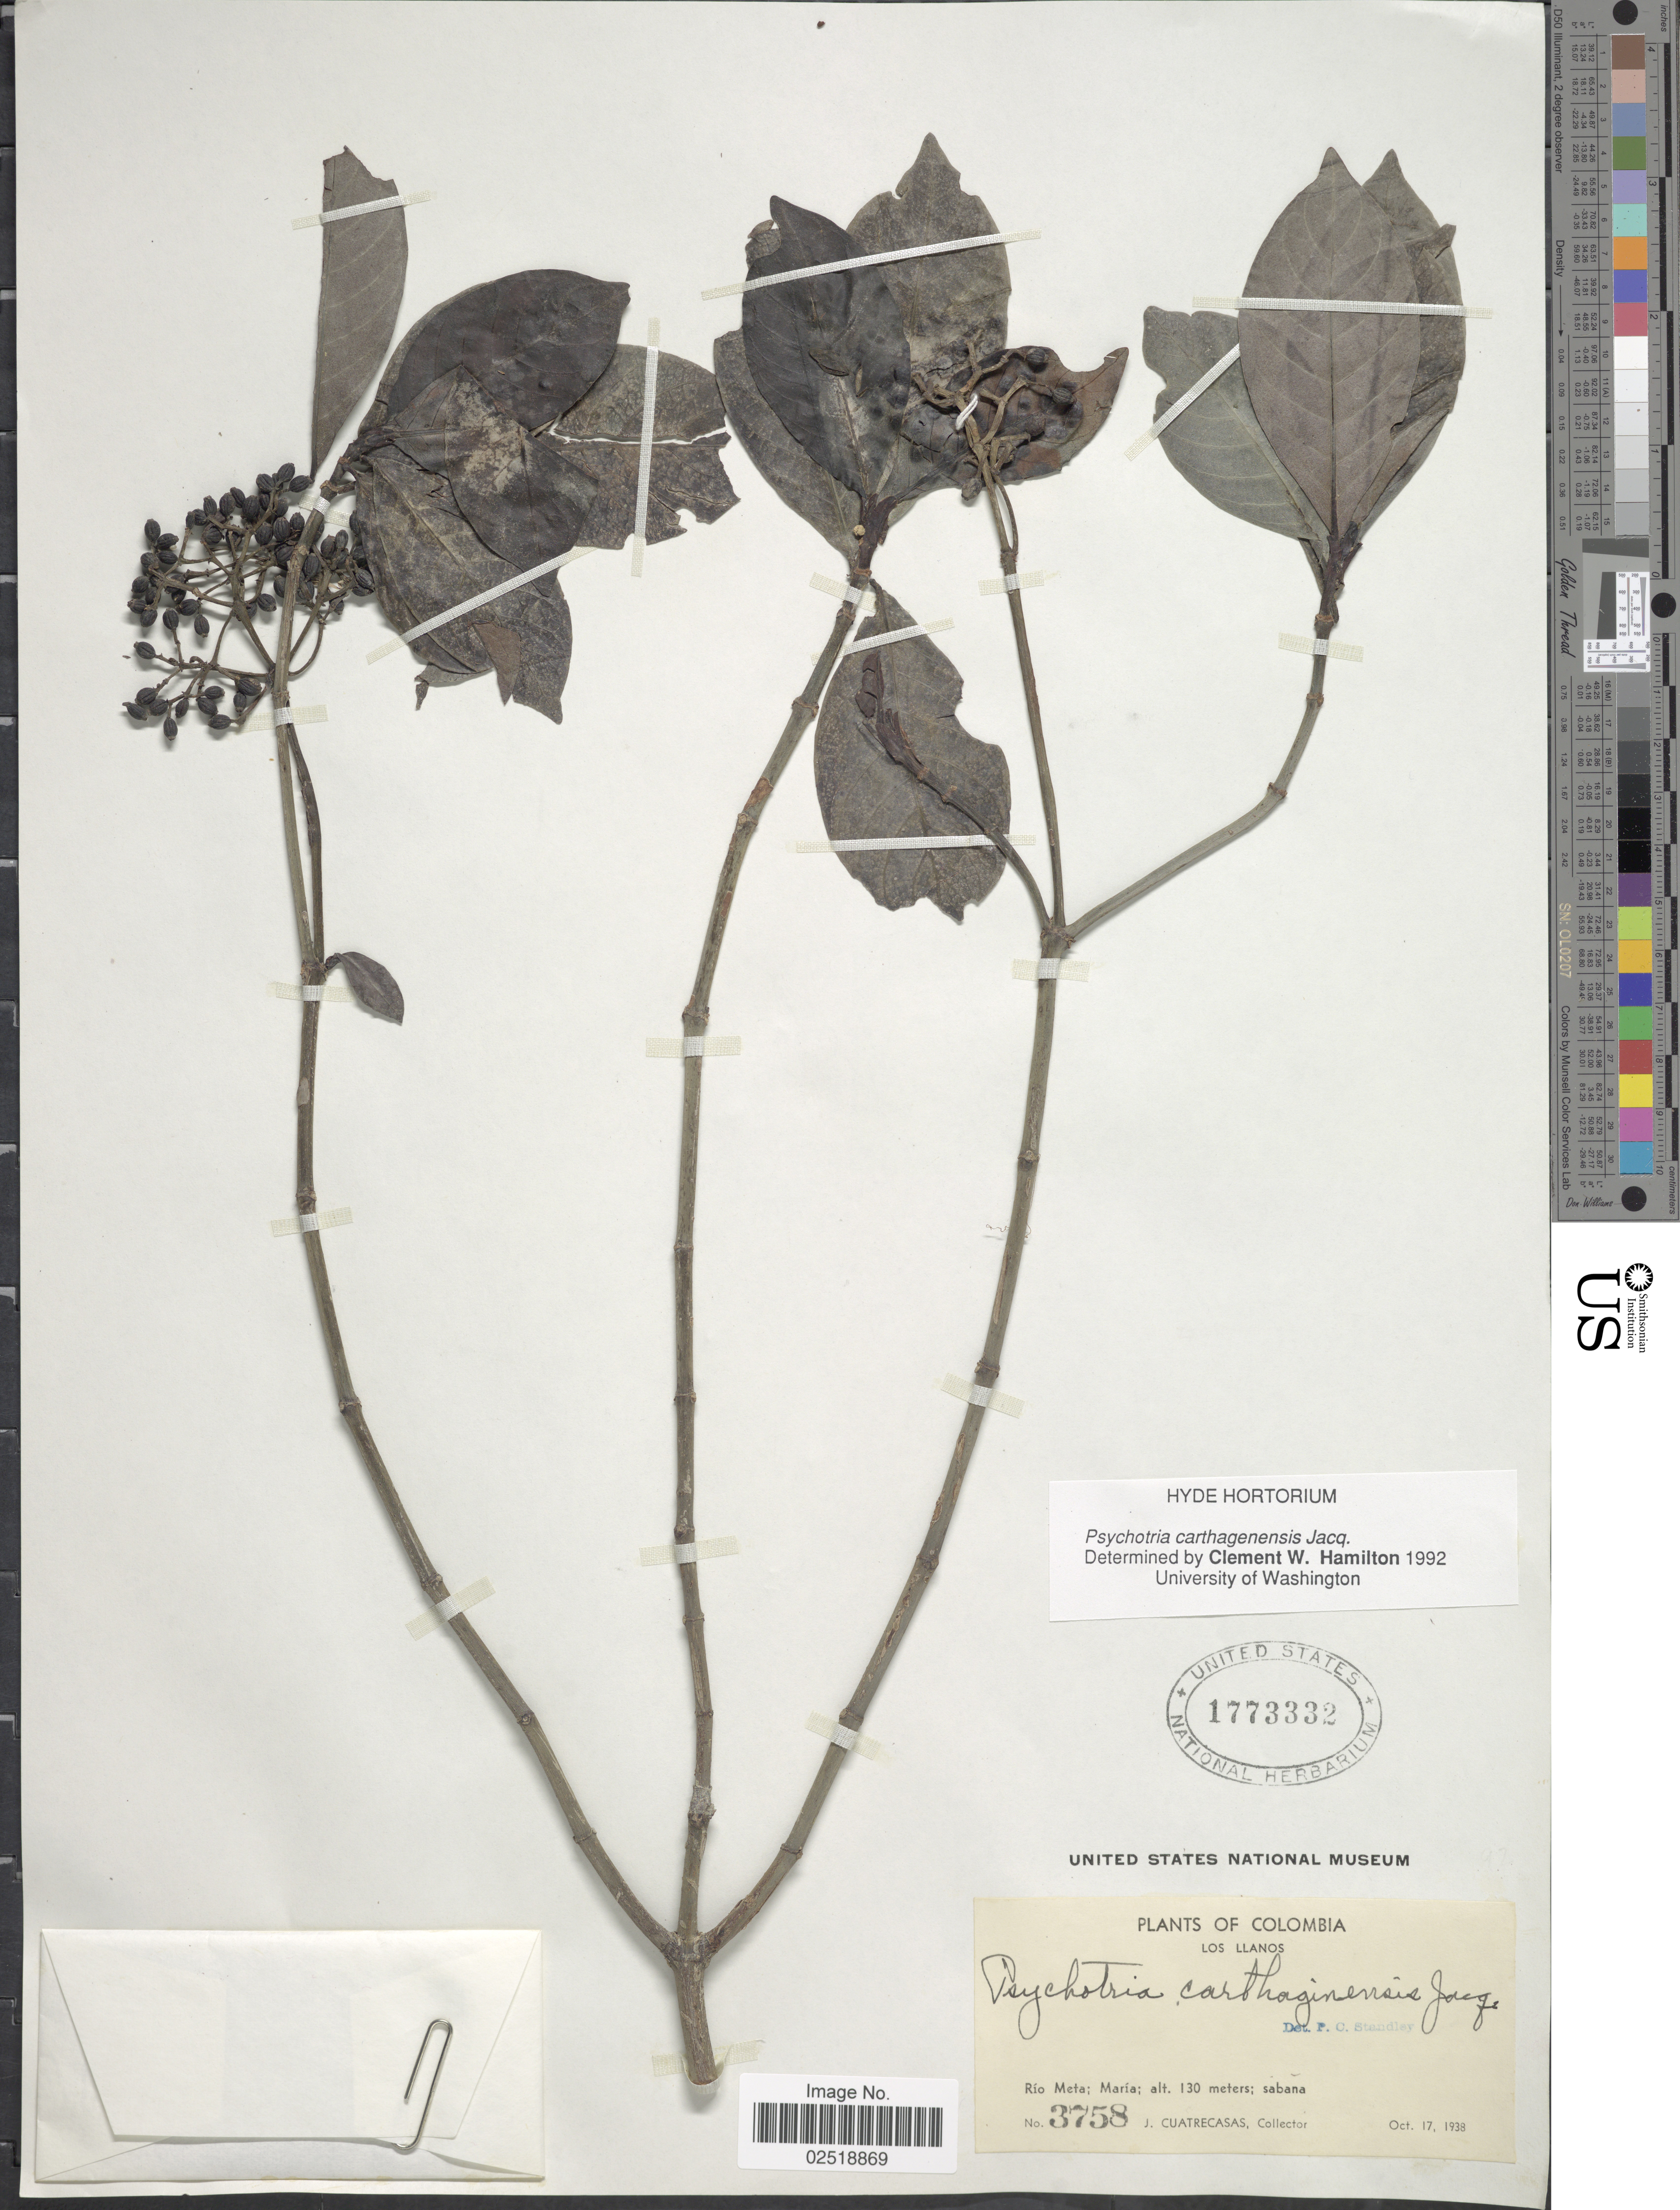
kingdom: Plantae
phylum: Tracheophyta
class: Magnoliopsida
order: Gentianales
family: Rubiaceae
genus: Psychotria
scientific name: Psychotria carthagenensis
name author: Jacq.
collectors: J. Cuatrecasas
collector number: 3758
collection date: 1938-10-17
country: Colombia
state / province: Meta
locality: Los Llanos, Río Meta; María; sabana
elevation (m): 130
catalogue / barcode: US 1773332